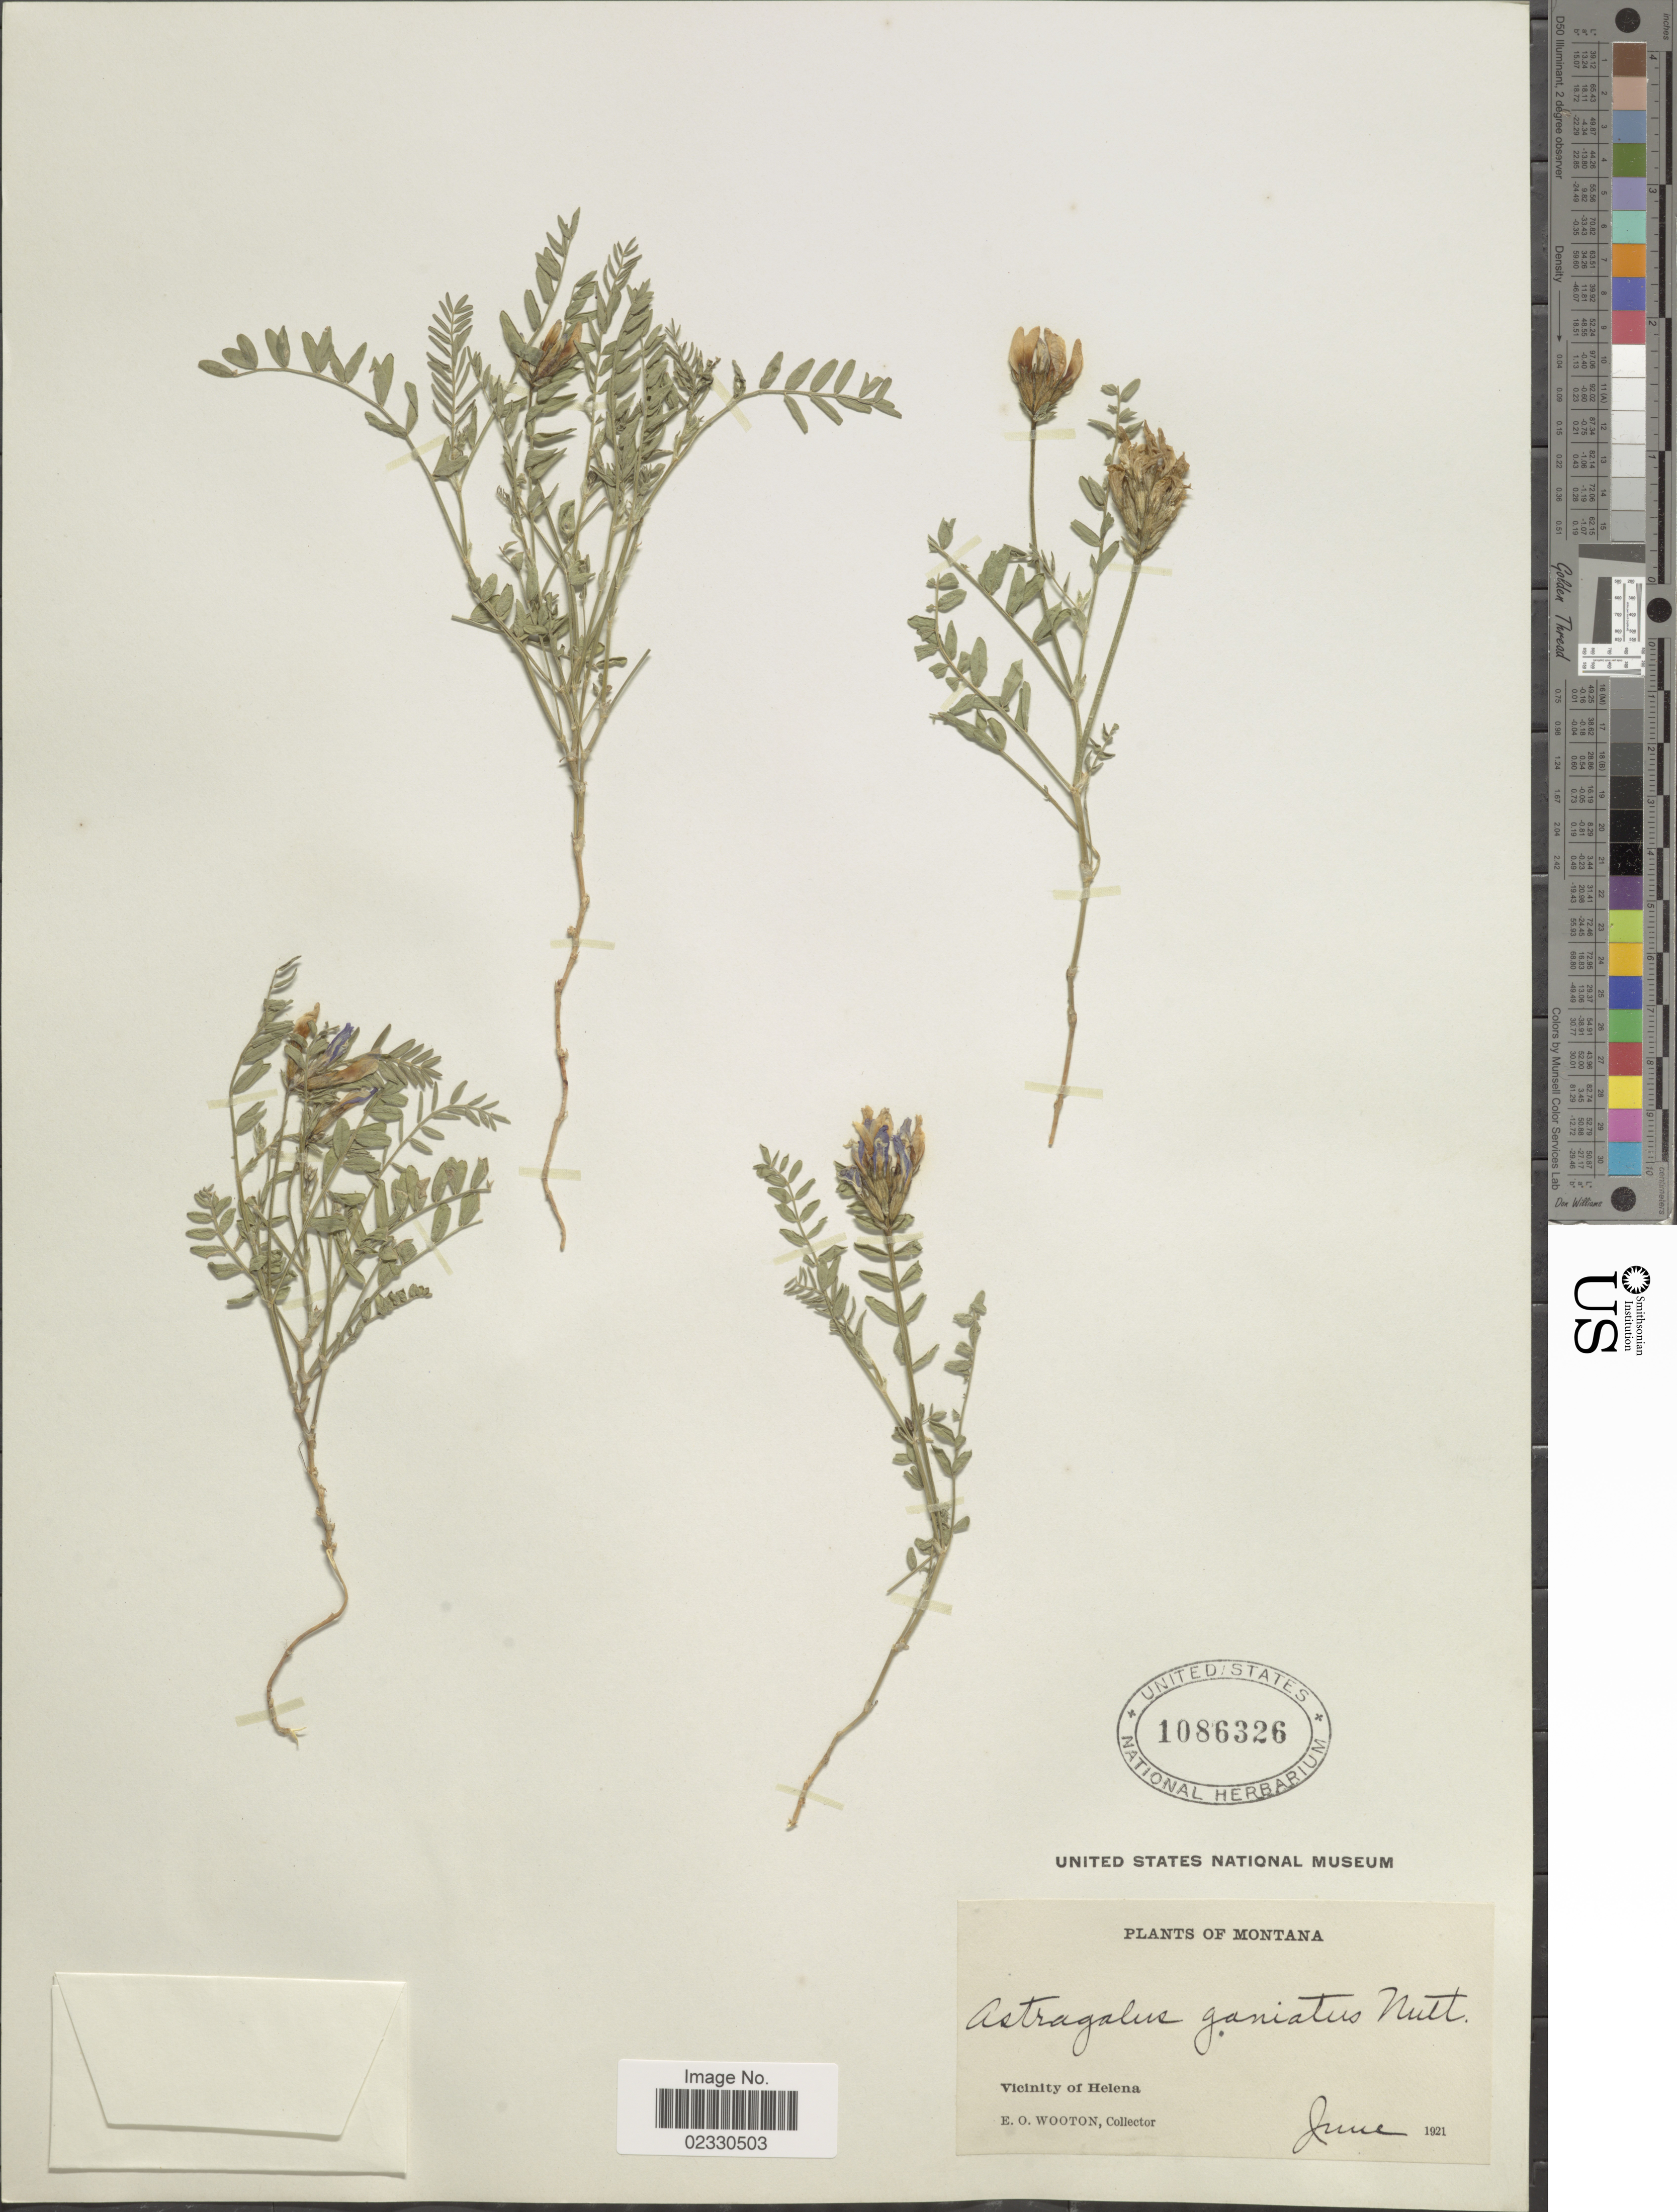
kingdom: Plantae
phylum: Tracheophyta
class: Magnoliopsida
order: Fabales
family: Fabaceae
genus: Astragalus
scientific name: Astragalus dasyglottis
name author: DC.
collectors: E. O. Wooton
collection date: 1921-06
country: United States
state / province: Montana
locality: Vicinity of Helena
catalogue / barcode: US 1086326